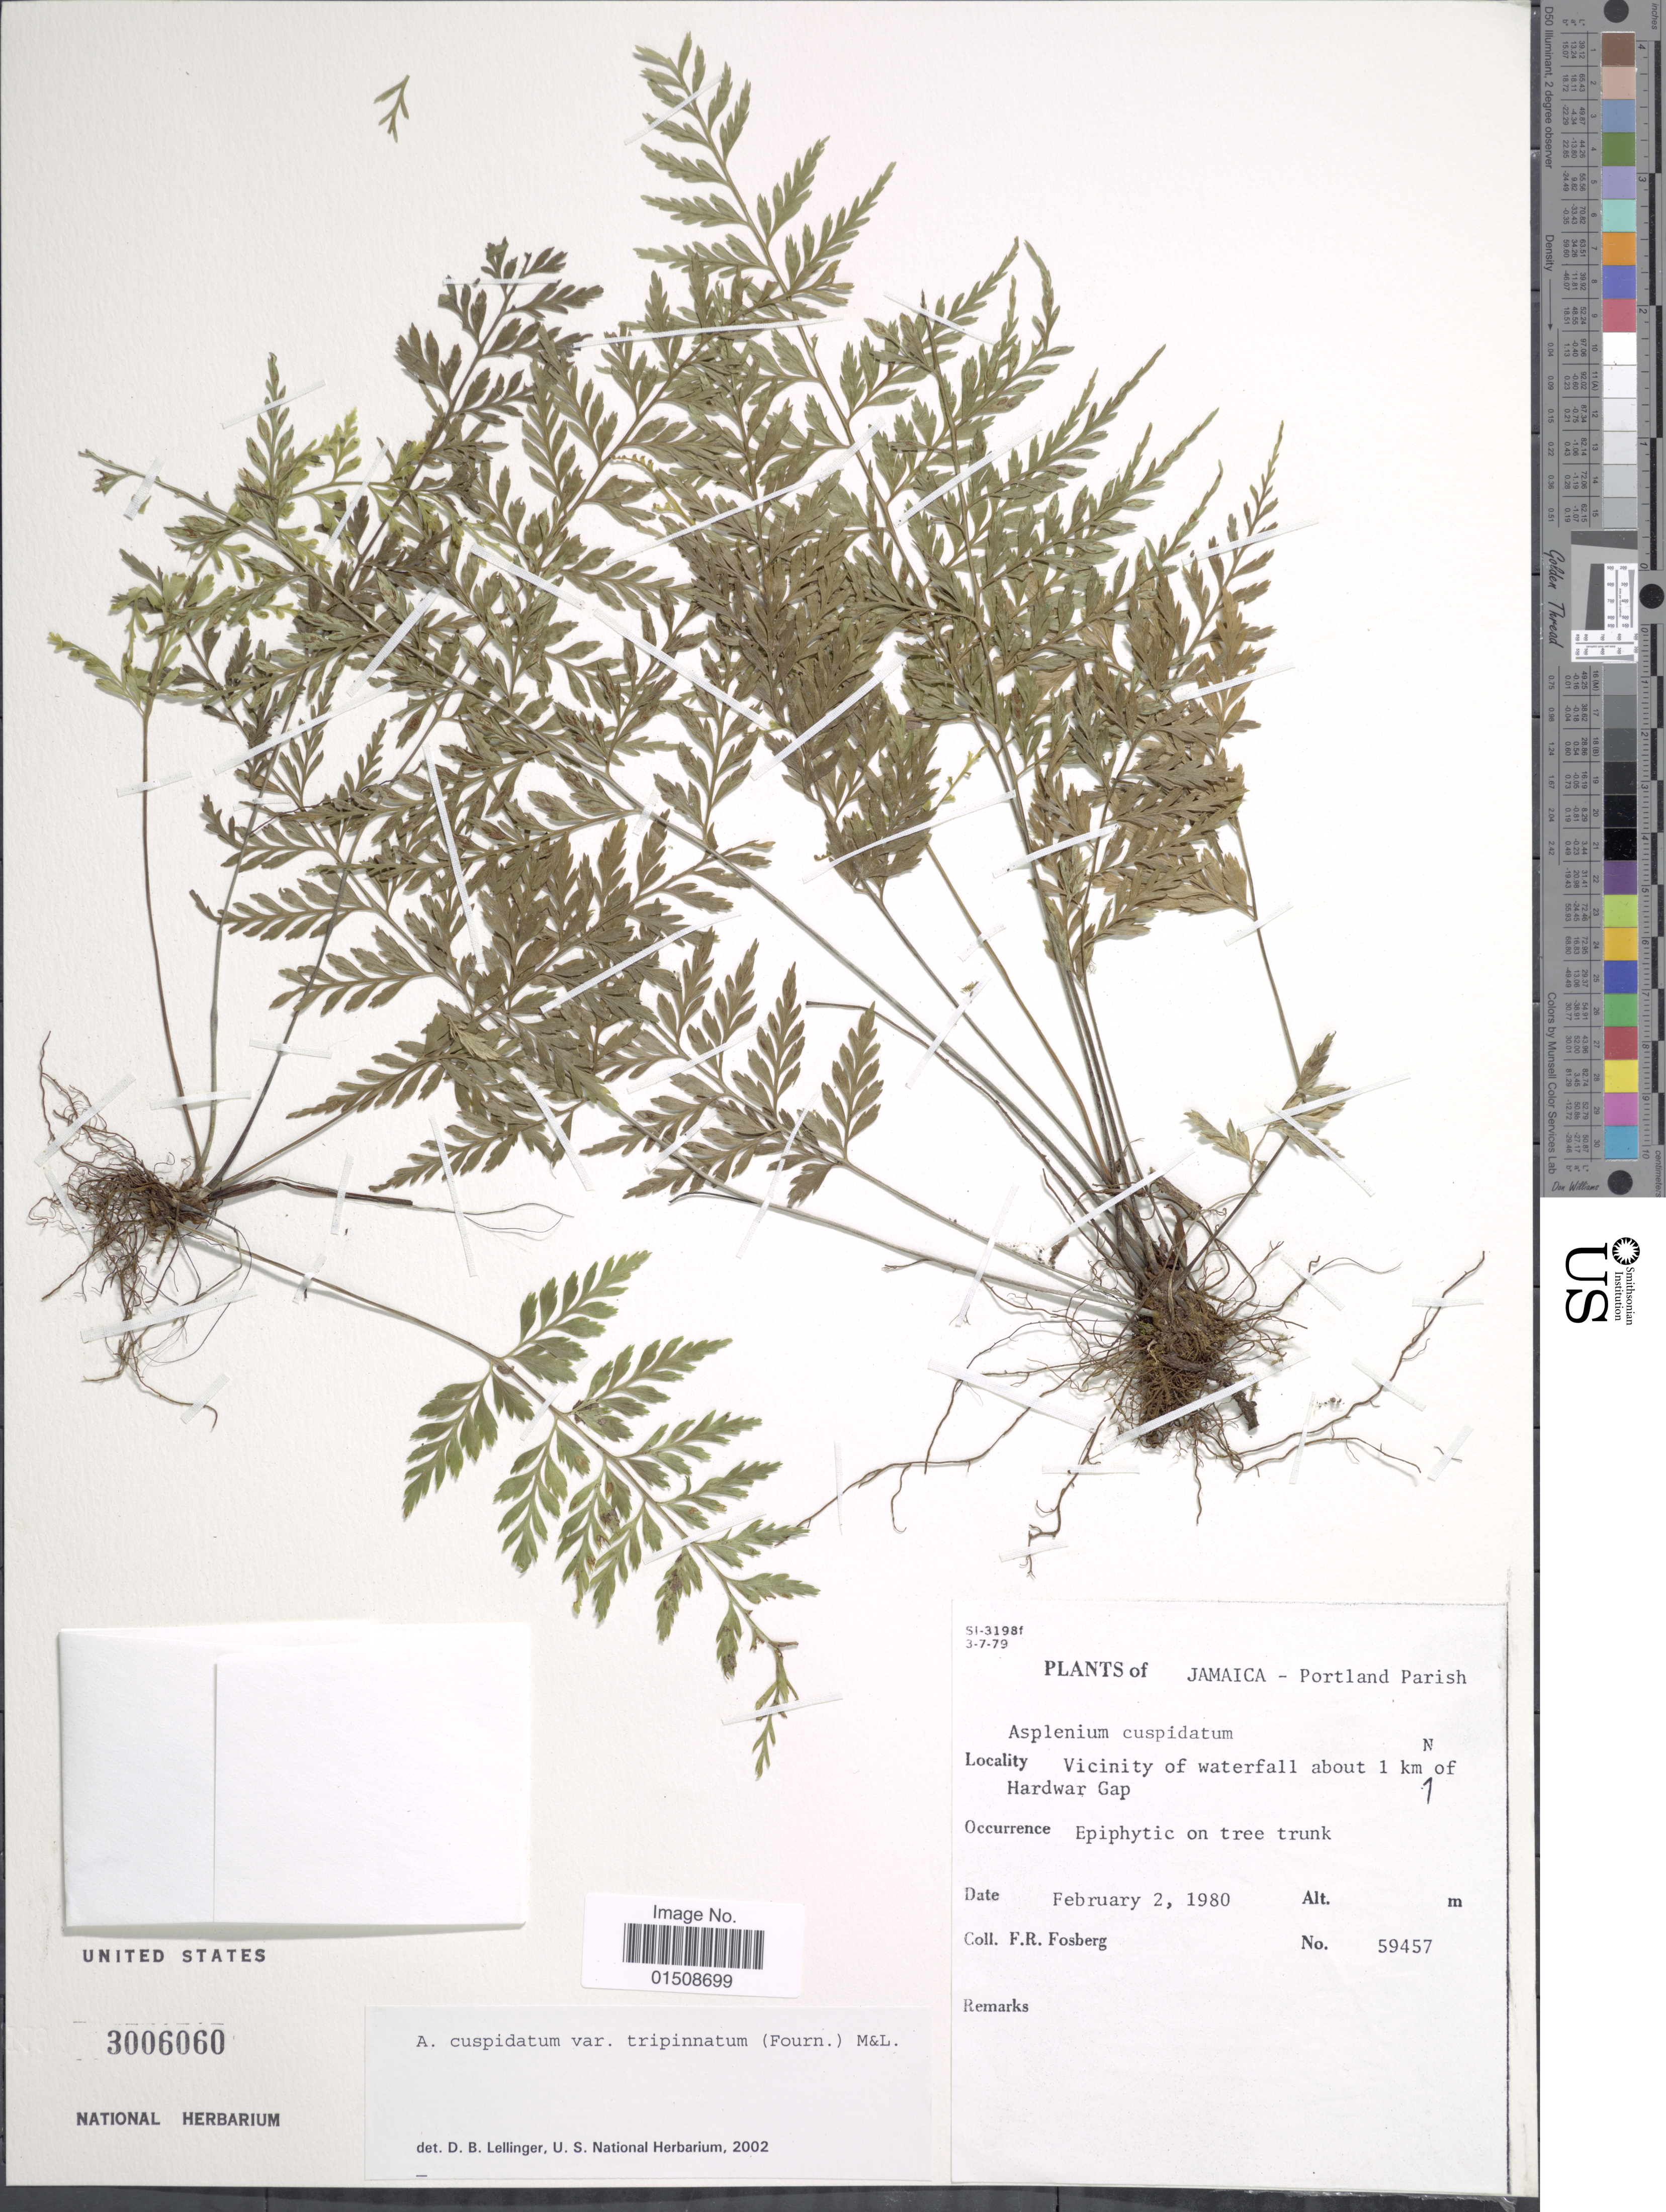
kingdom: Plantae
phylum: Tracheophyta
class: Polypodiopsida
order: Polypodiales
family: Aspleniaceae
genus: Asplenium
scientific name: Asplenium cuspidatum var. tripinnatum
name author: (E. Fourn.) C.V. Morton & Lellinger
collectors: F. R. Fosberg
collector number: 59457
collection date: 1980-02-02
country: Jamaica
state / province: Portland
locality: Vicinity of waterfall about 1 km N of Hardwar Gap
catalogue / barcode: US 3006060